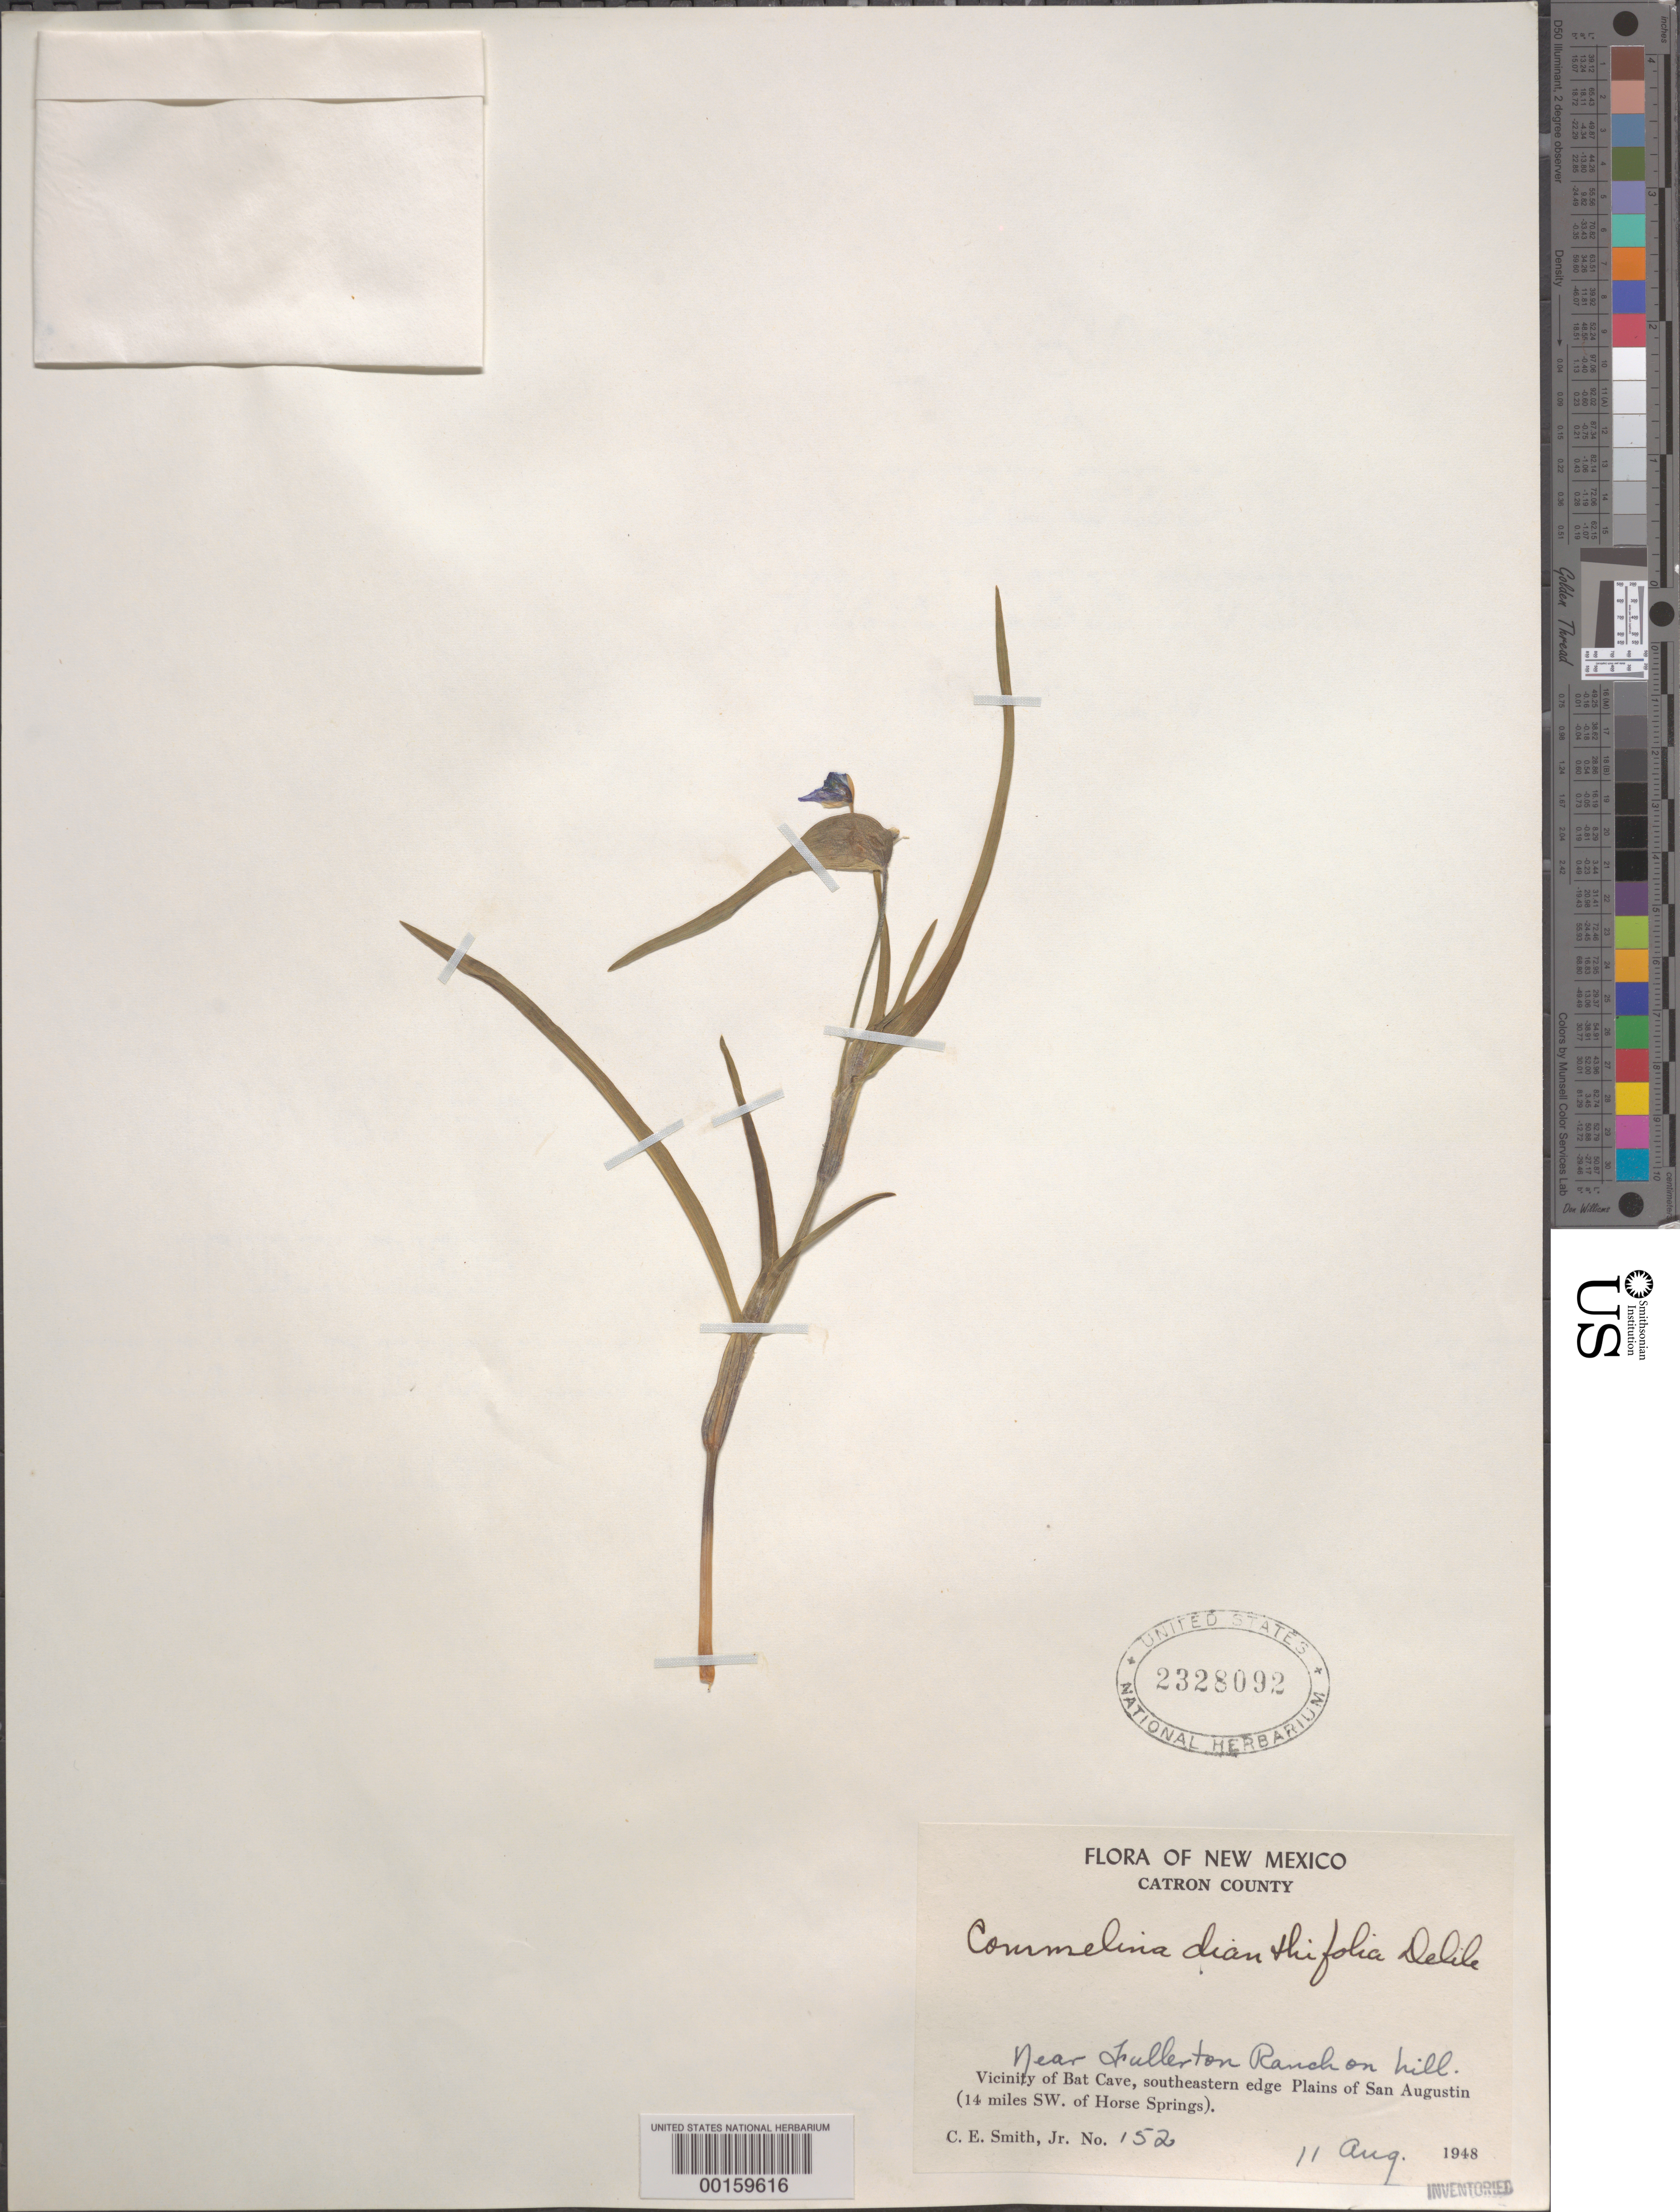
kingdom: Plantae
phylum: Tracheophyta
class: Liliopsida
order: Commelinales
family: Commelinaceae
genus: Commelina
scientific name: Commelina dianthifolia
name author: Redouté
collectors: C. E. Smith Jr.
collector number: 152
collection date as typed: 11 Aug 1948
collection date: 1948-08-11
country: United States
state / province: New Mexico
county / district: Catron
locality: Near fullerton ranch, bat cave. se of plains of san augustin. 14 mi sw of horse springs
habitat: Hillside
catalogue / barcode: US 2328092